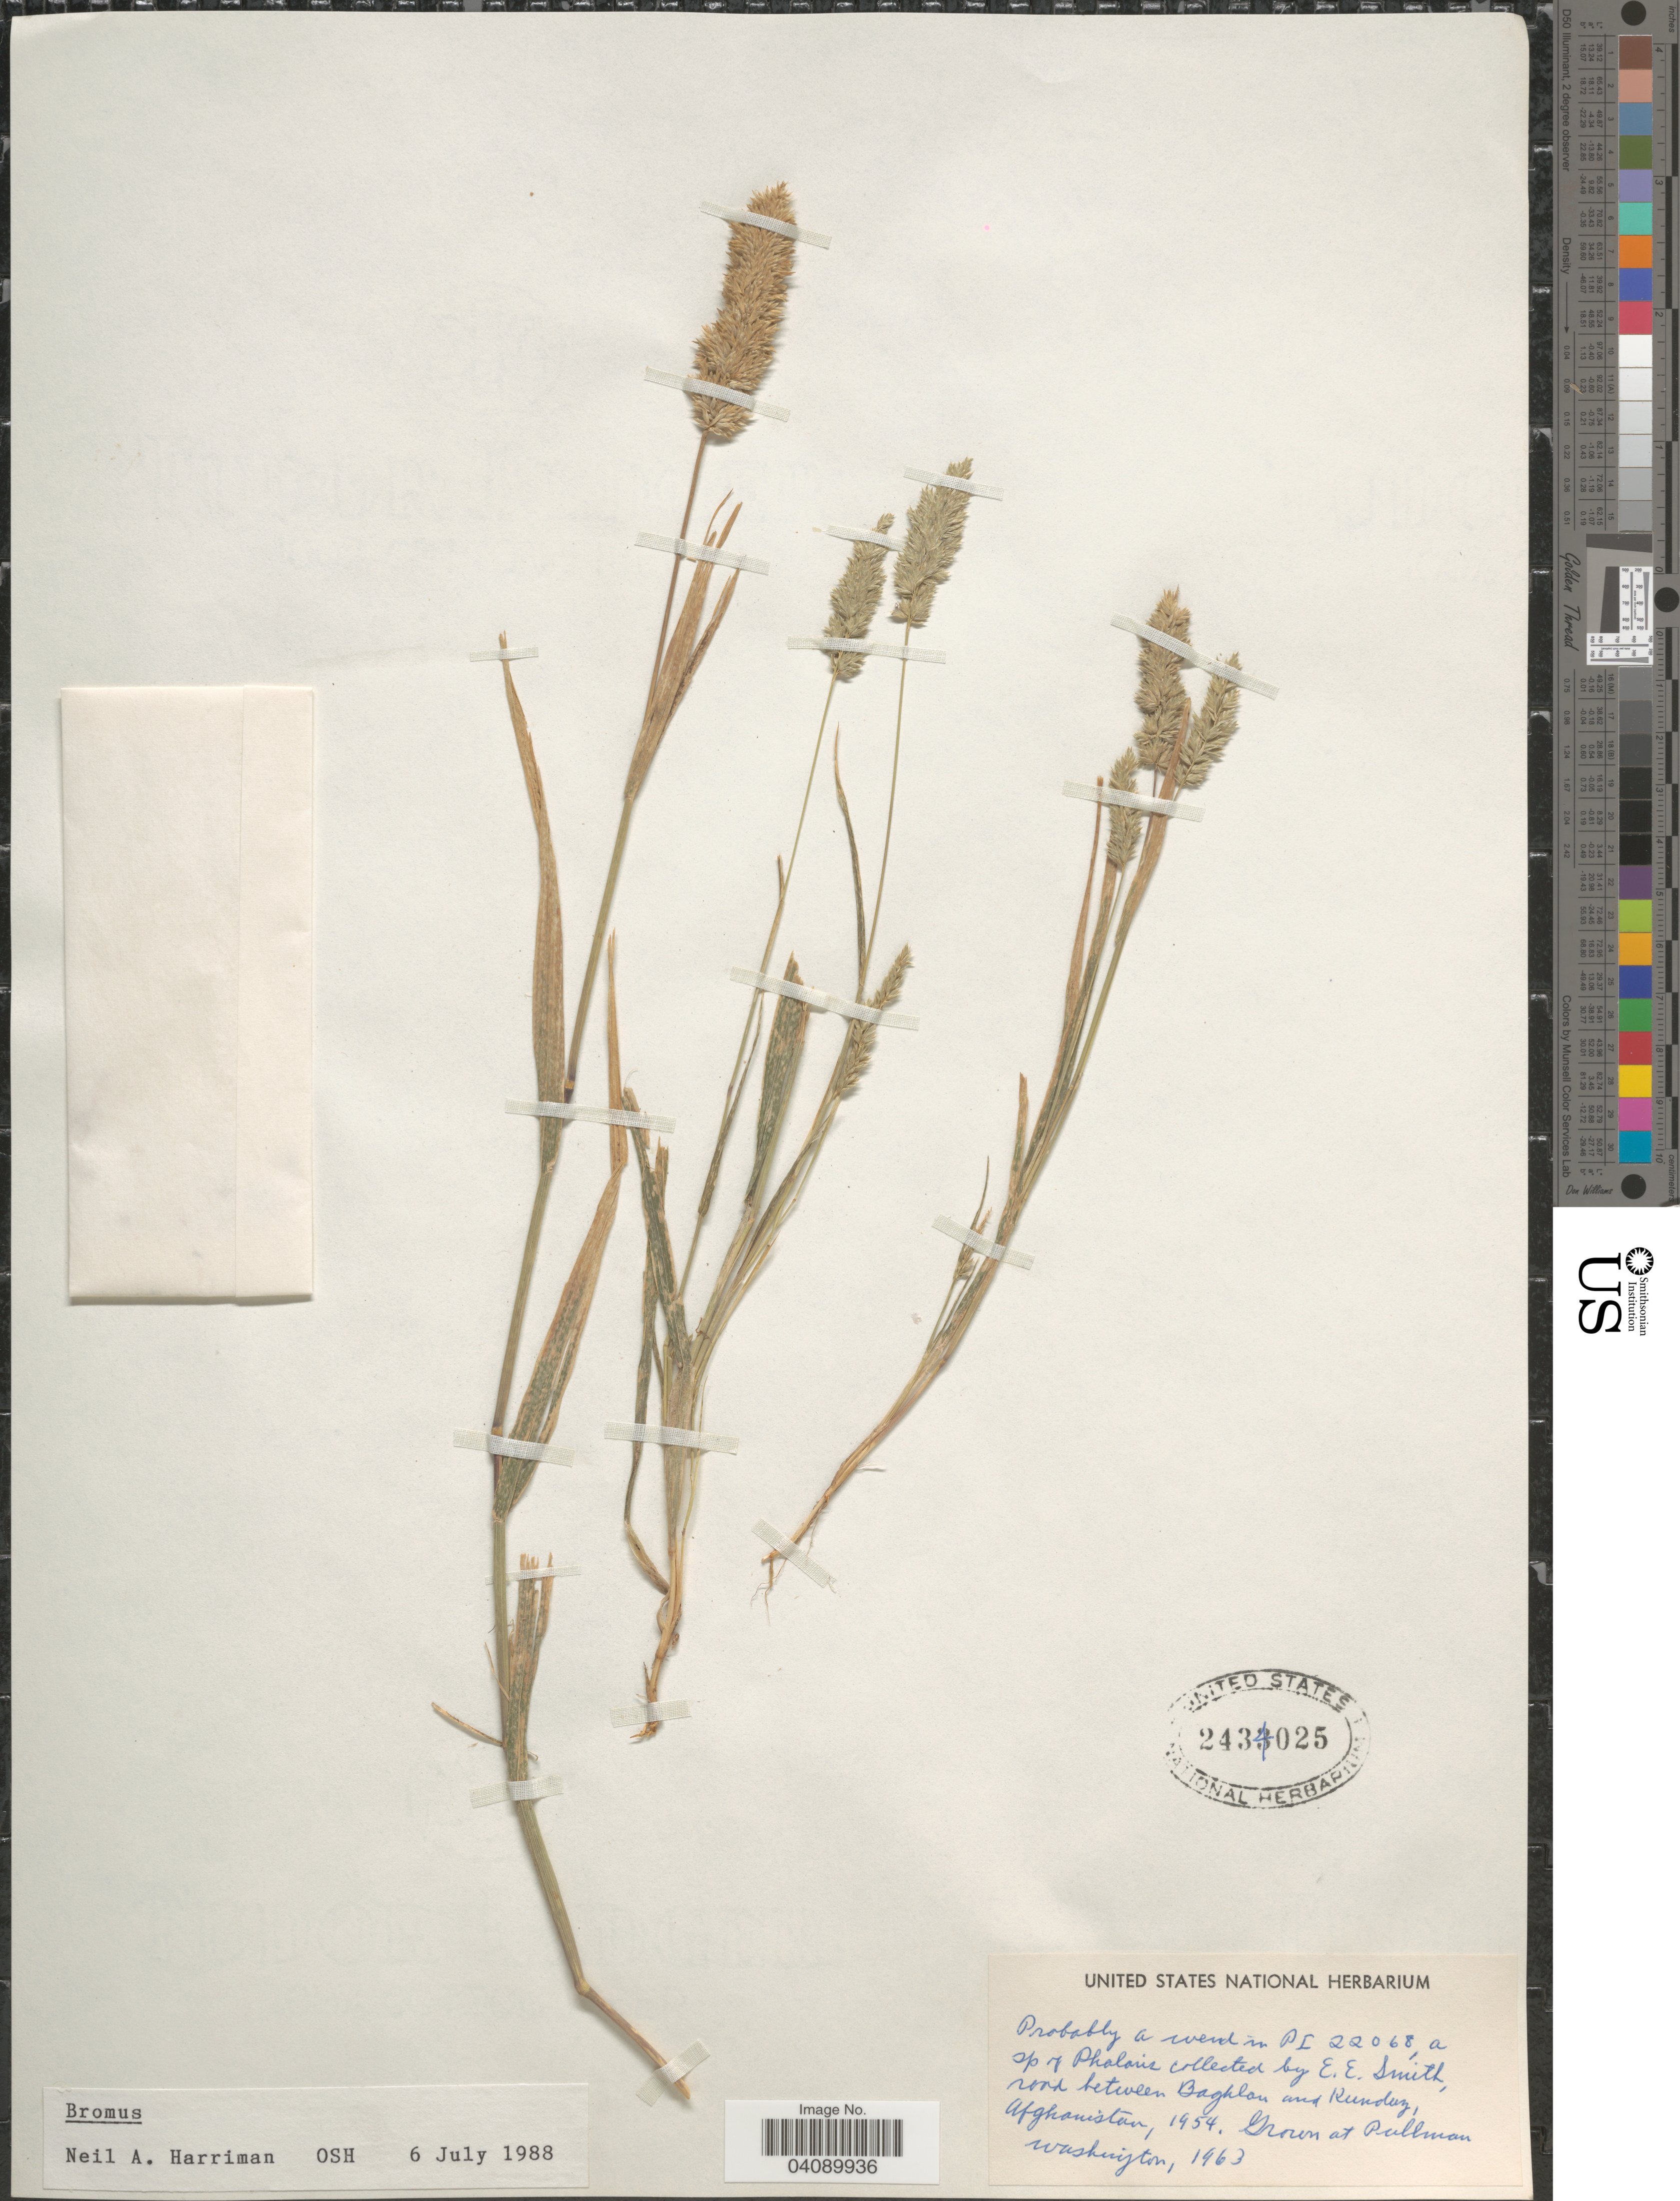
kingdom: Plantae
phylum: Tracheophyta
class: Liliopsida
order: Poales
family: Poaceae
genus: Bromus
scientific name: Bromus sp.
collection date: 1963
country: United States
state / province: Washington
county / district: Whitman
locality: Grown at Pullman.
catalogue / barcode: US 2434025